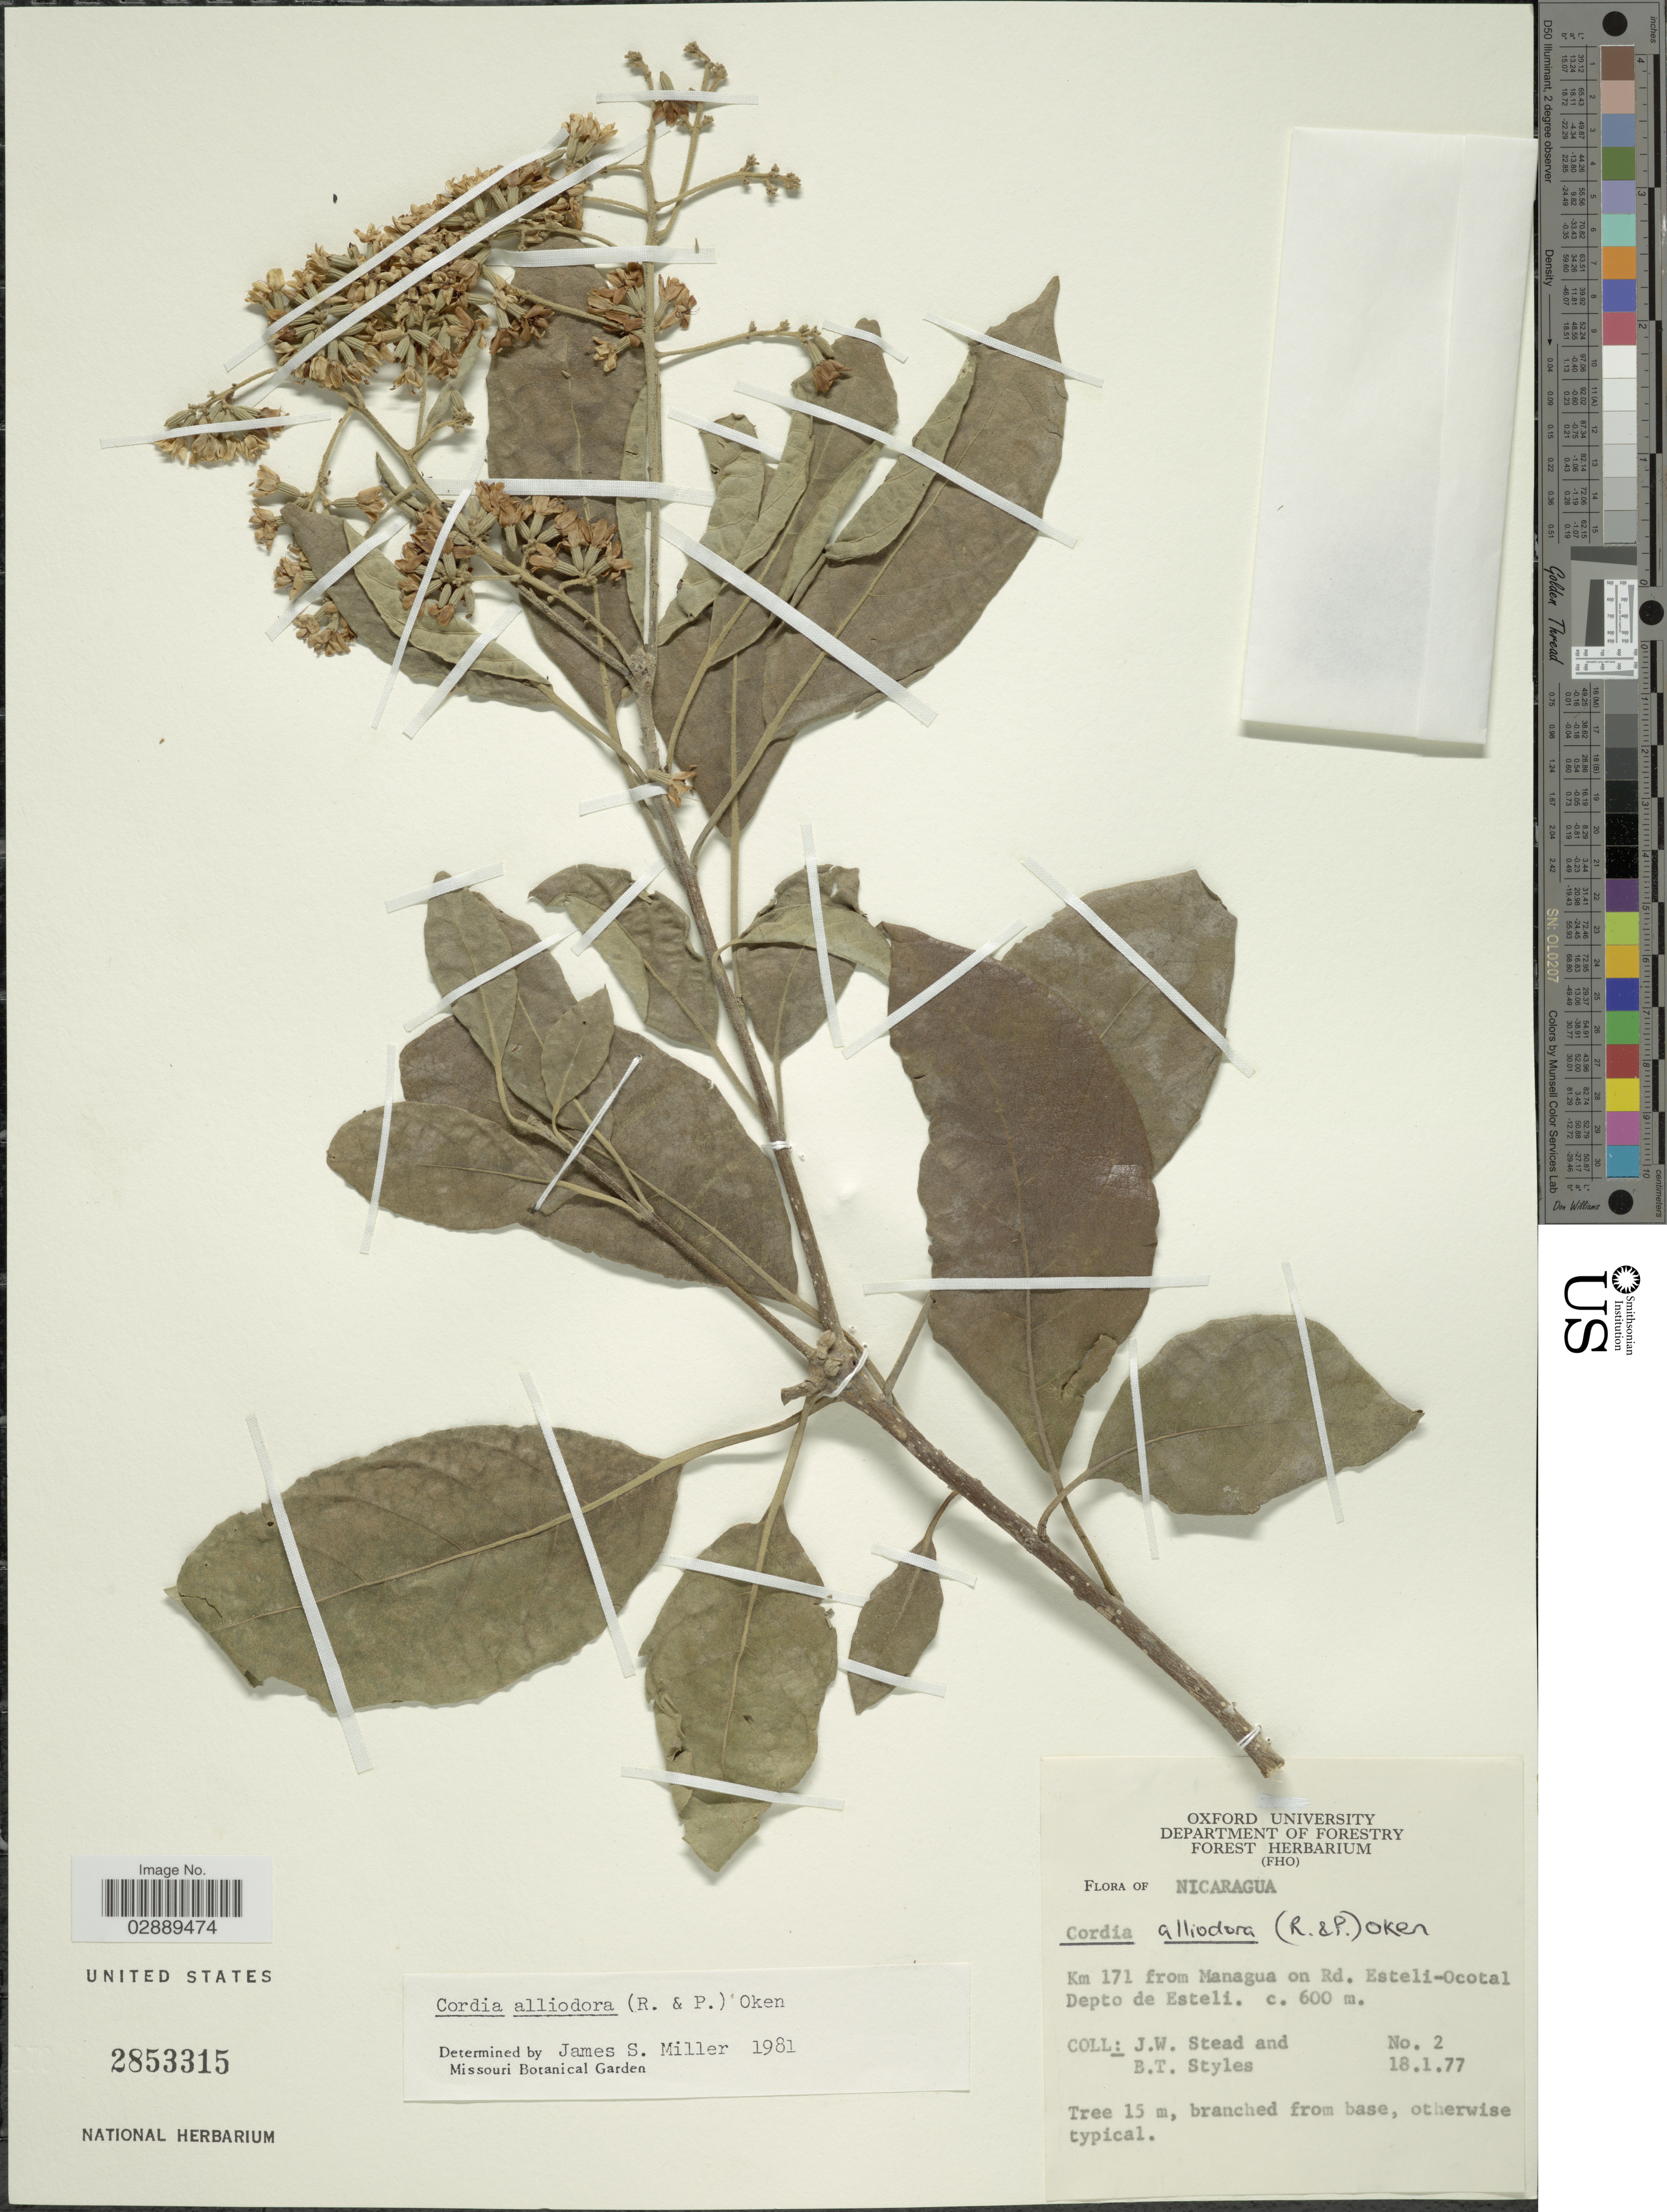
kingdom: Plantae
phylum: Tracheophyta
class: Magnoliopsida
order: Boraginales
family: Cordiaceae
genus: Cordia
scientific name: Cordia alliodora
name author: (Ruiz & Pav.) Oken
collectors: J. Stead & B. T. Styles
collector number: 2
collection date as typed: Transcribed d/m/y: 18/1/77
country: Nicaragua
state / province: Esteli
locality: Km 171 from Managua on Rd. Esteli-Ocotal, Depto de Esteli.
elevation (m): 600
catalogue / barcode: US 2853315